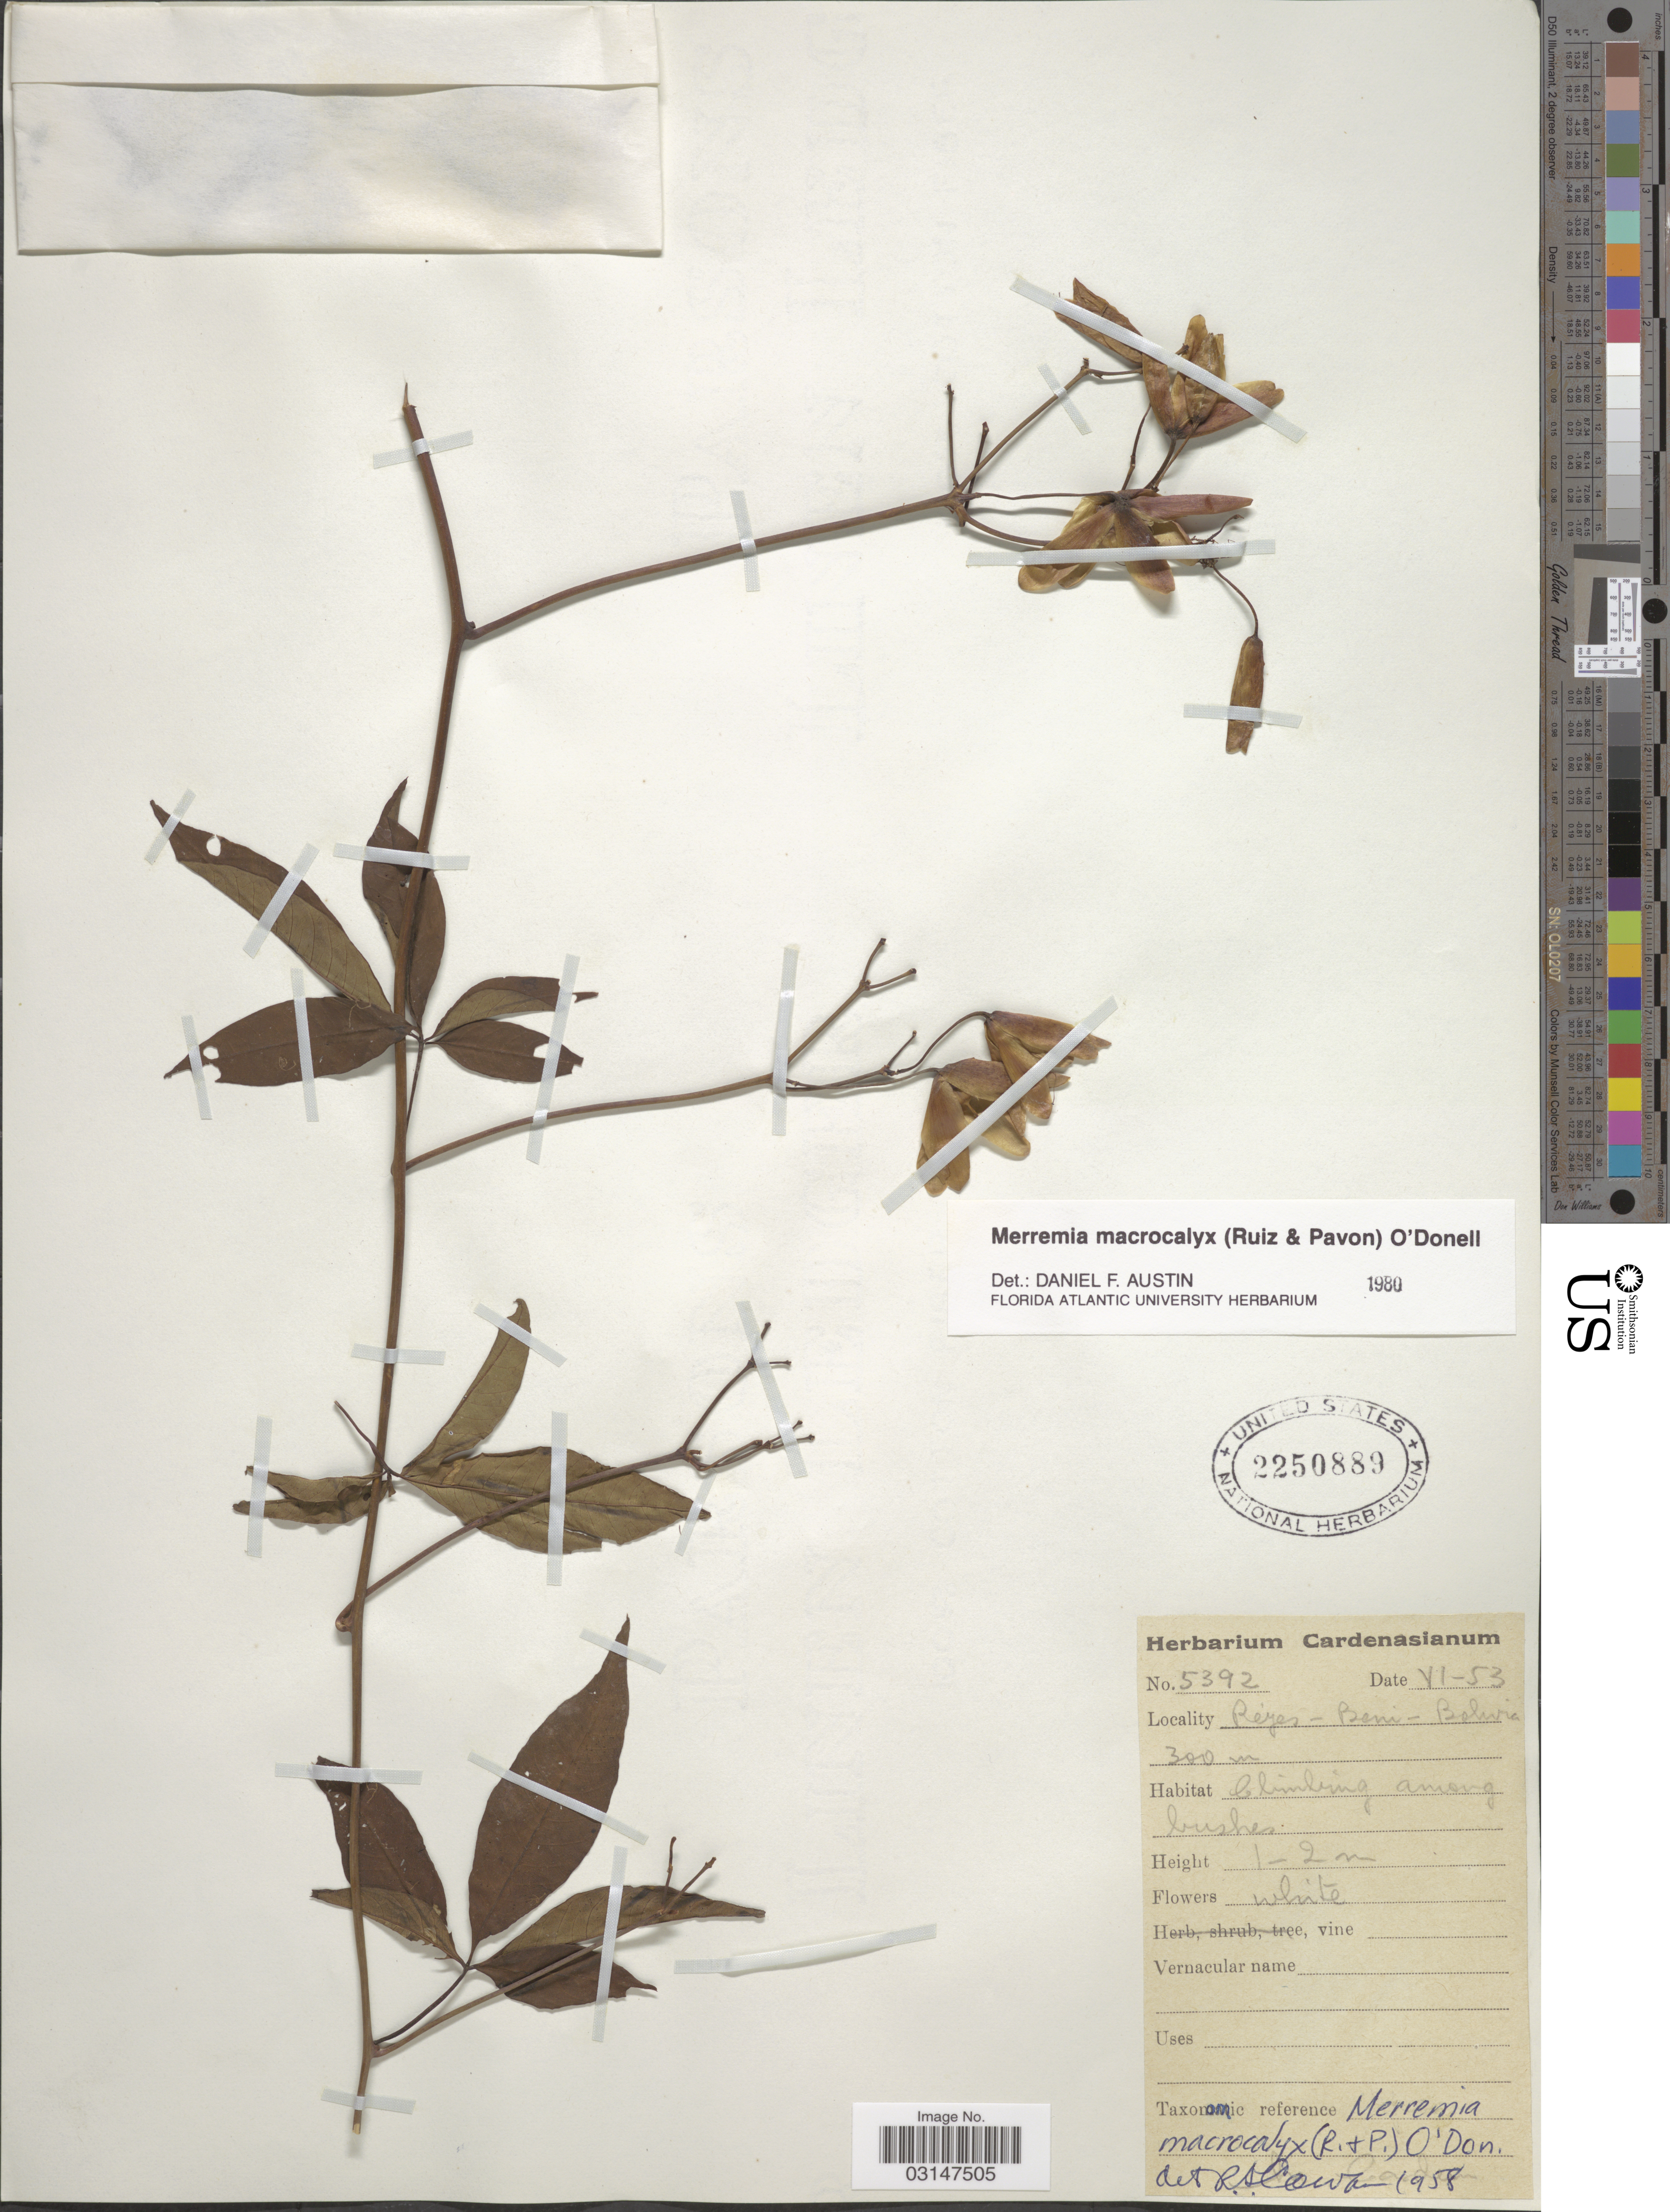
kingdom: Plantae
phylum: Tracheophyta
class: Magnoliopsida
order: Solanales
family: Convolvulaceae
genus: Distimake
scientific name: Distimake macrocalyx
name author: (Ruiz & Pav.) A. R. Simões & Staples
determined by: Strong, Mark T., (BOT), Smithsonian Institution - National Museum of Natural History (UNITED STATES)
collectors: ex herb. Cardenasianum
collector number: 5392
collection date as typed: Transcribed d/m/y: /6/53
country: Bolivia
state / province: Beni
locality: Reyes.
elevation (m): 300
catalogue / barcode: US 2250889